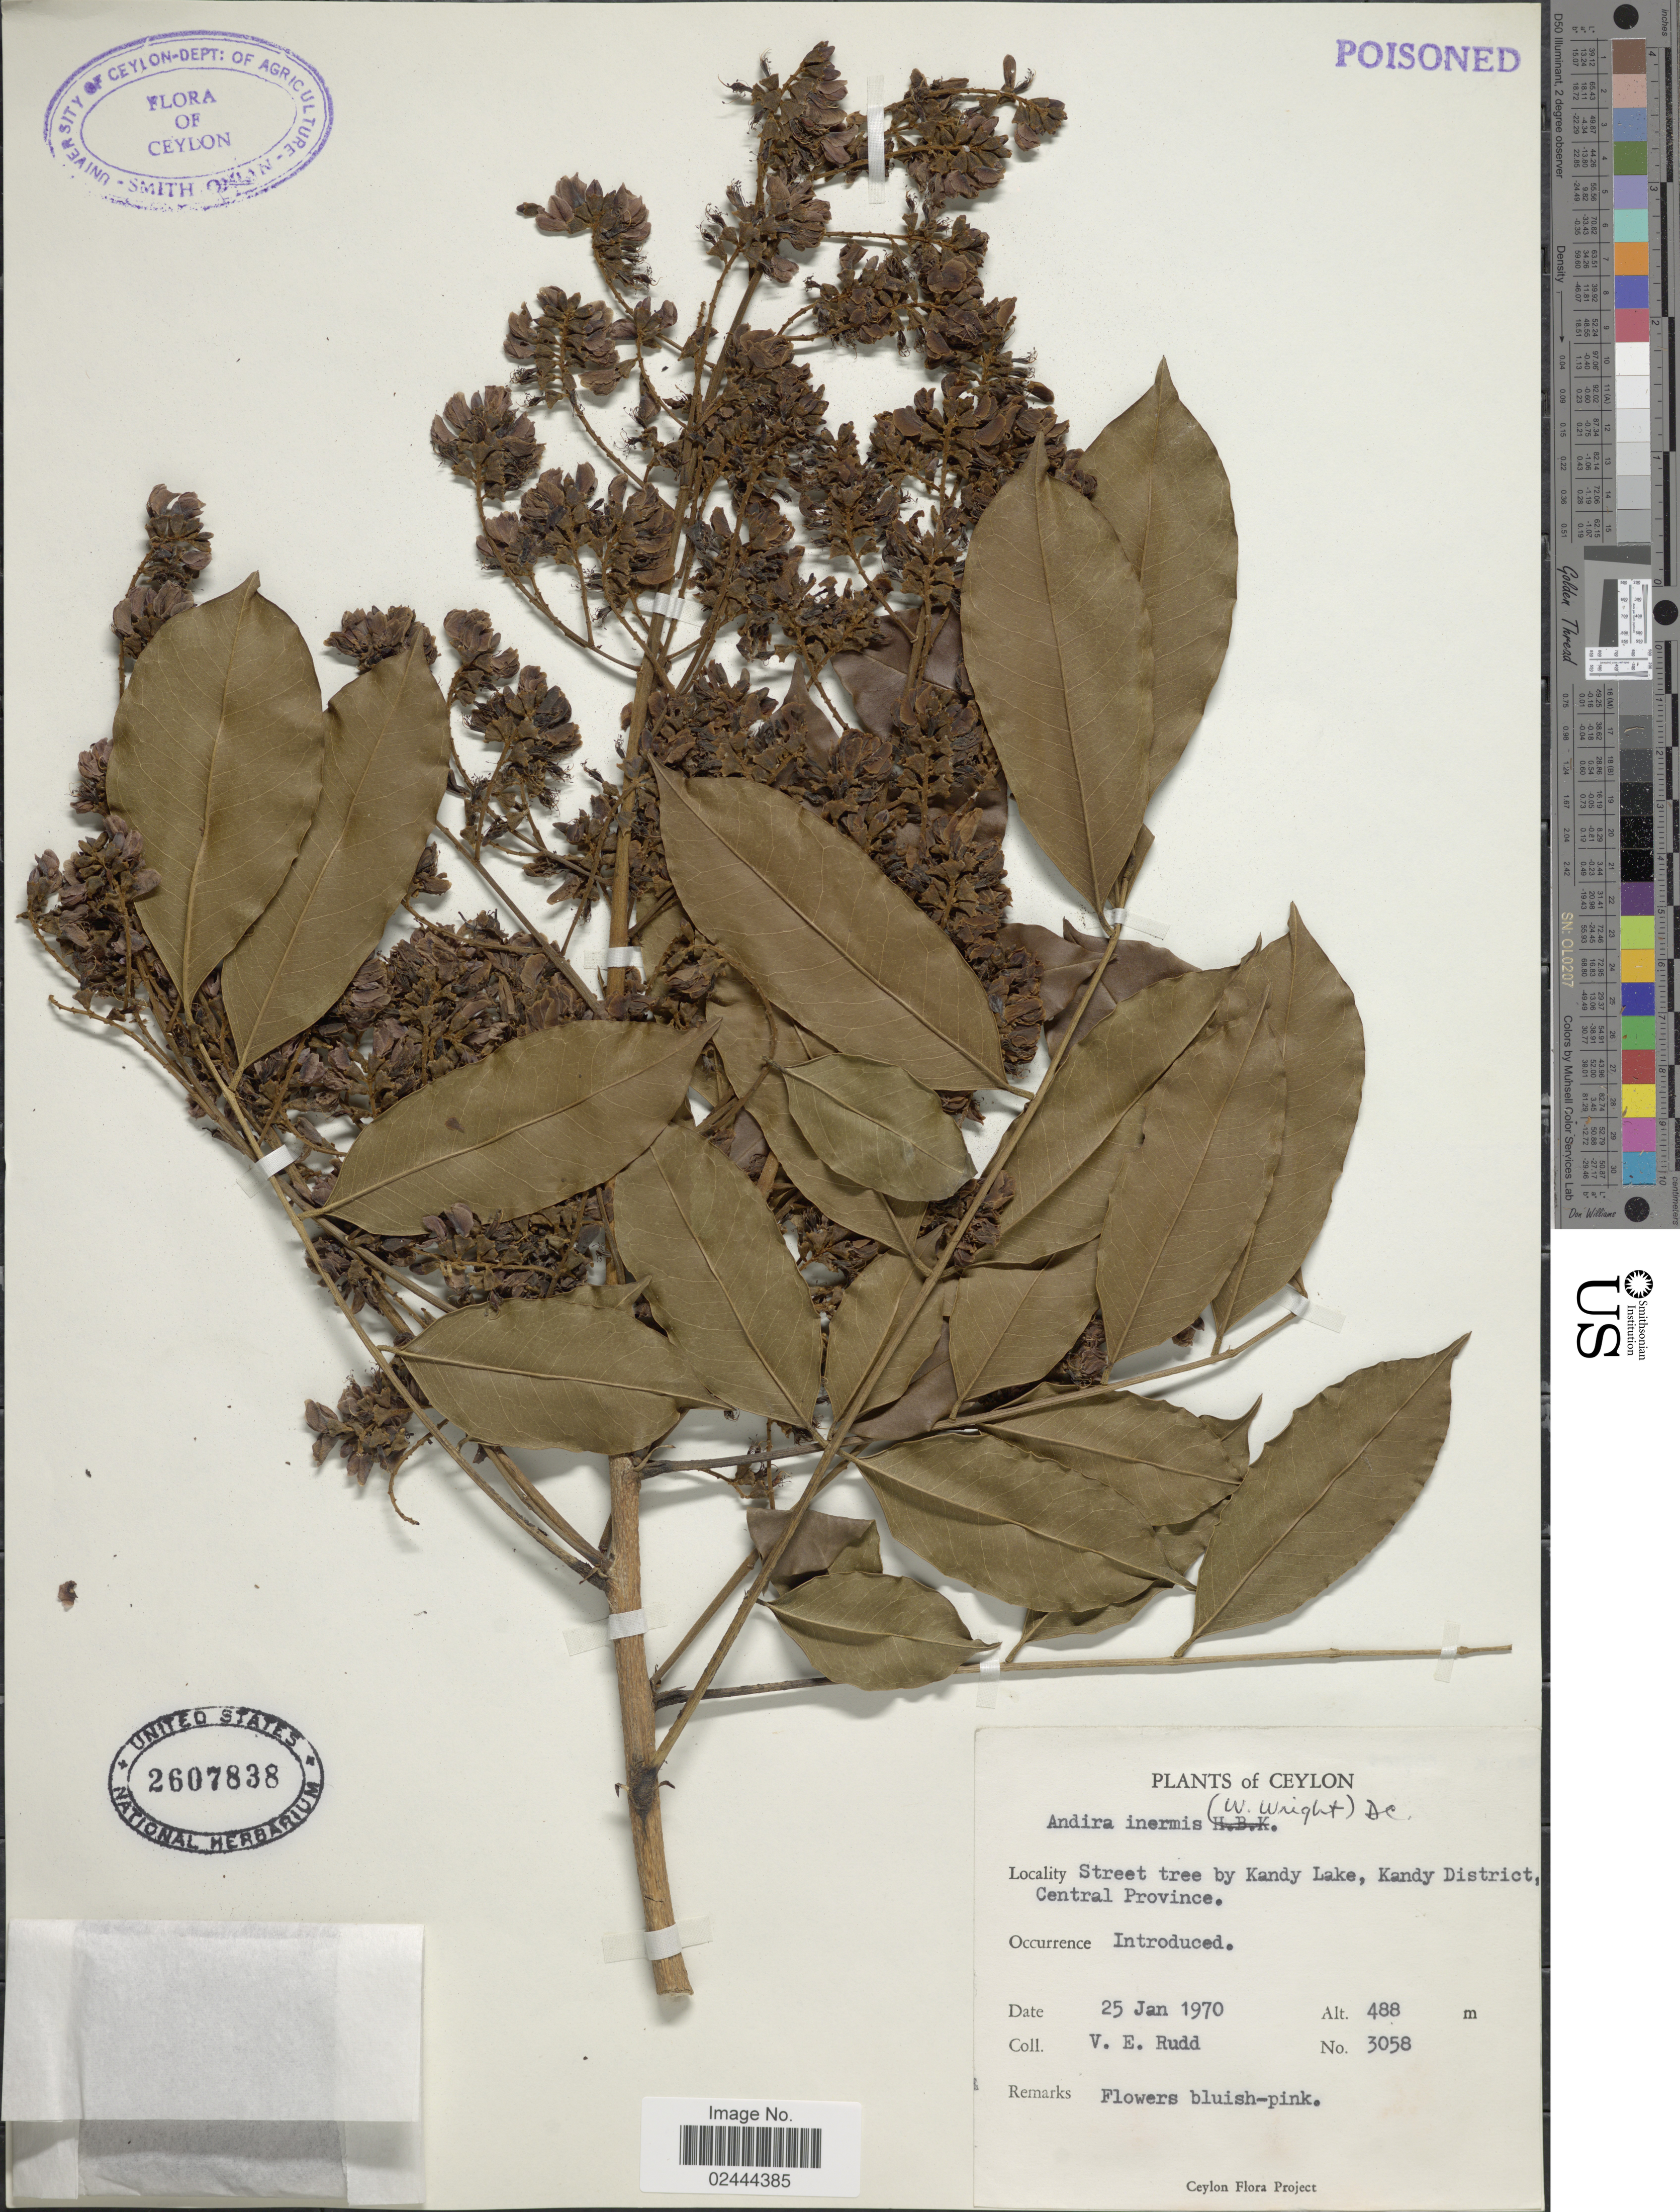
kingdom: Plantae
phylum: Tracheophyta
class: Magnoliopsida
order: Fabales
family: Fabaceae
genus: Andira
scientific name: Andira inermis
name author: (W. Wright) Kunth ex DC.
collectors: V. E. Rudd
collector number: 3058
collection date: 1970-01-25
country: Sri Lanka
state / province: Central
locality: Ceylon, Street tree by Kandy Lake, Kandy District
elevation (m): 488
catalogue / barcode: US 2607838